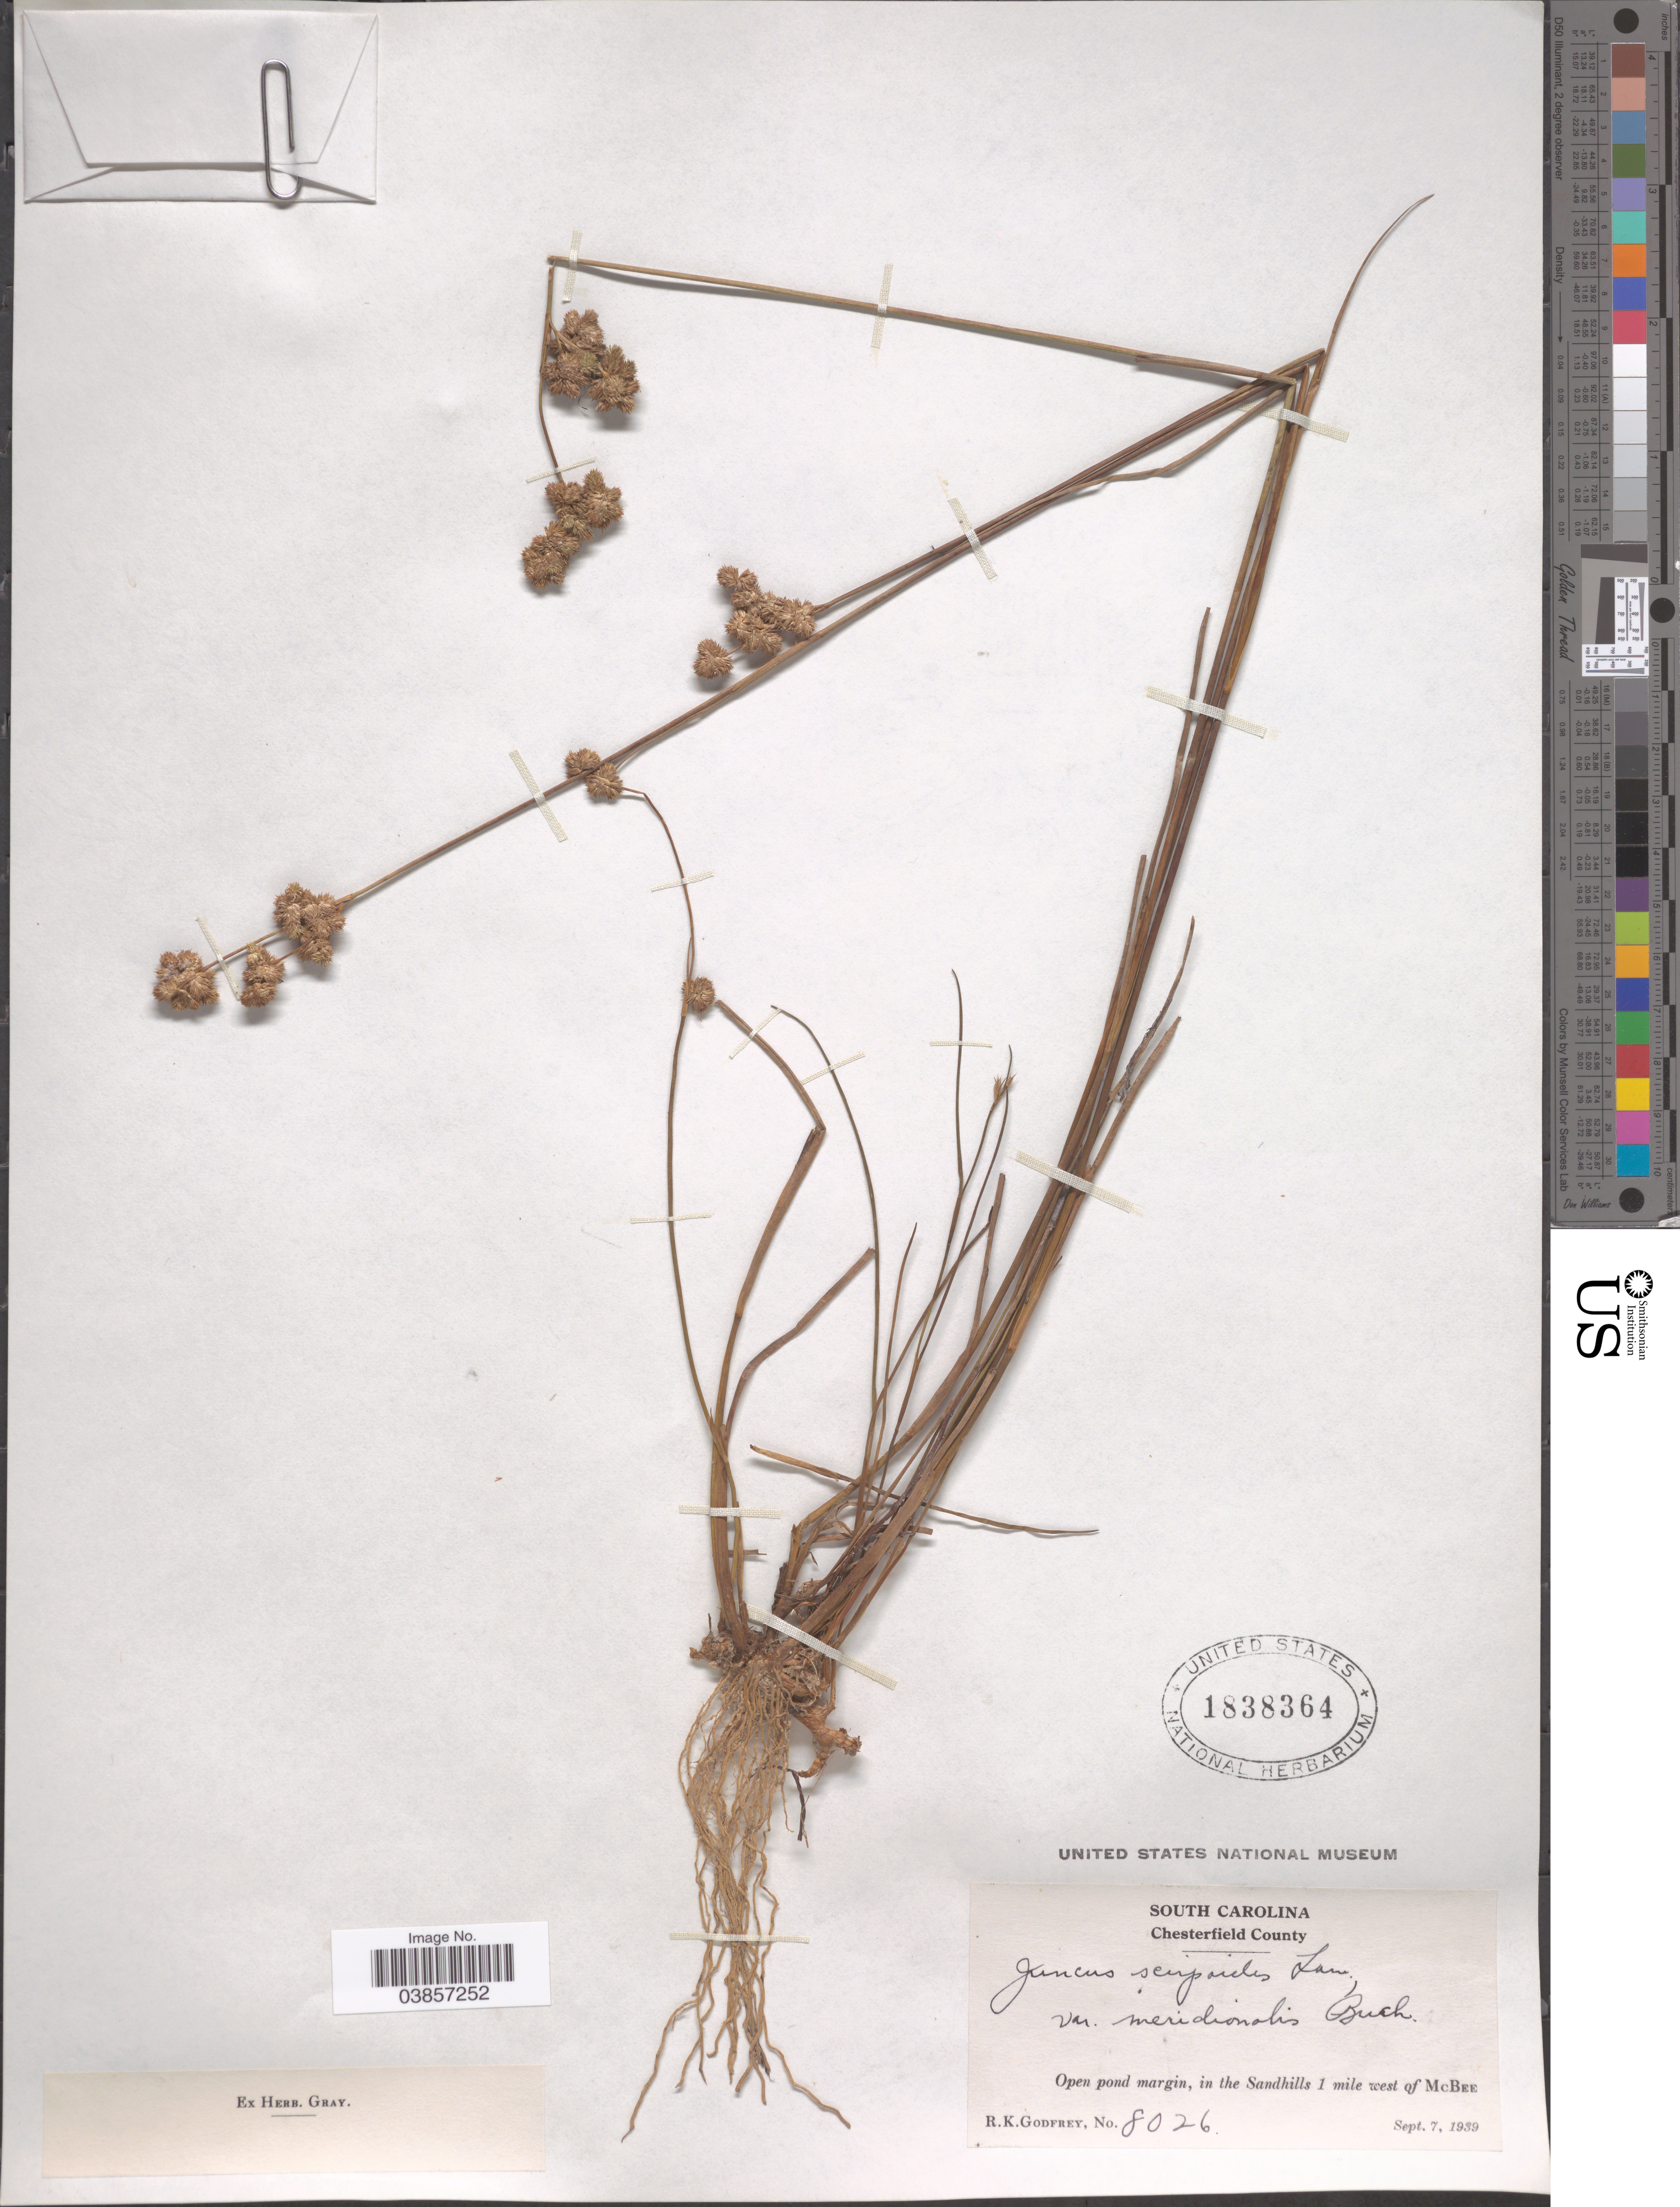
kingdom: Plantae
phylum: Tracheophyta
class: Liliopsida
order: Poales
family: Juncaceae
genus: Juncus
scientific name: Juncus scirpoides var. meridionalis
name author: Buchenau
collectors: R. K. Godfrey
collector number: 8026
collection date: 1939-09-07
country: United States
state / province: South Carolina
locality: Chesterfield County. In the Sandhills 1 mile west of McBee.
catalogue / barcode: US 1838364